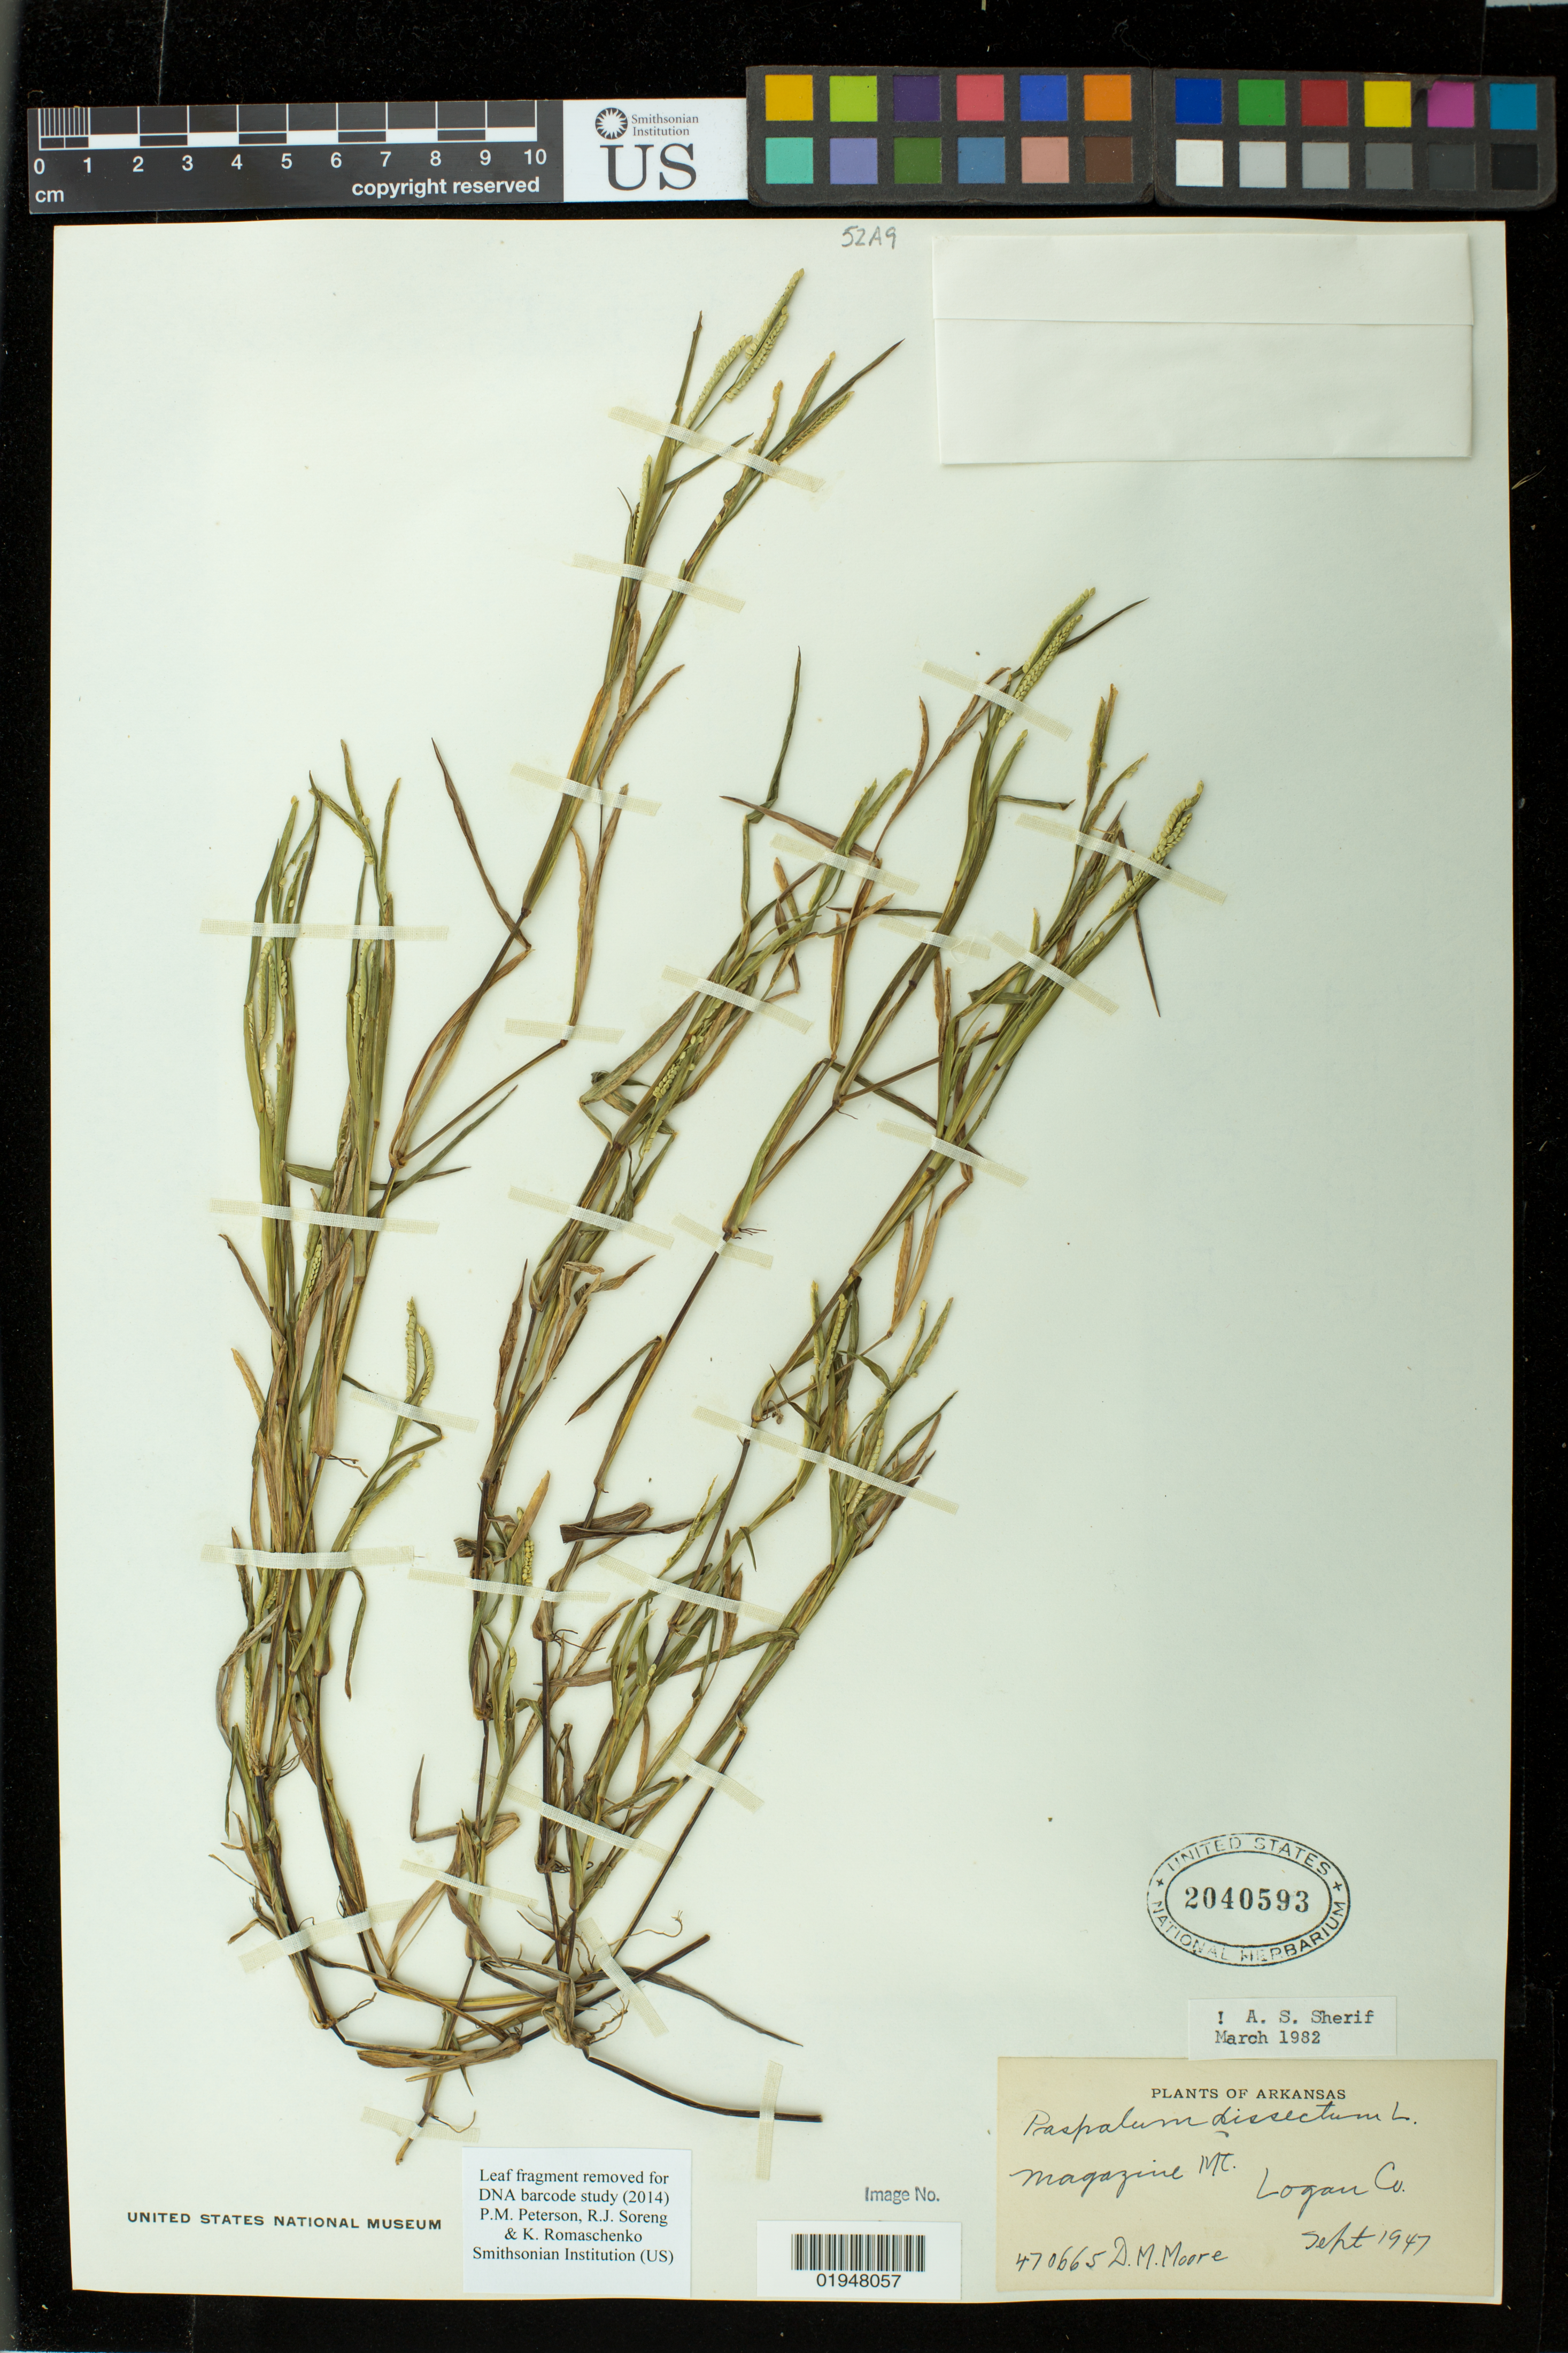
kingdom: Plantae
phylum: Tracheophyta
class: Liliopsida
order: Poales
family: Poaceae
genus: Paspalum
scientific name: Paspalum dissectum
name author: (L.) L.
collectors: D. Moore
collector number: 470665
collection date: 1947-09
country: United States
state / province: Arkansas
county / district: Logan County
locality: Magazine Mt.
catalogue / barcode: US 2040593